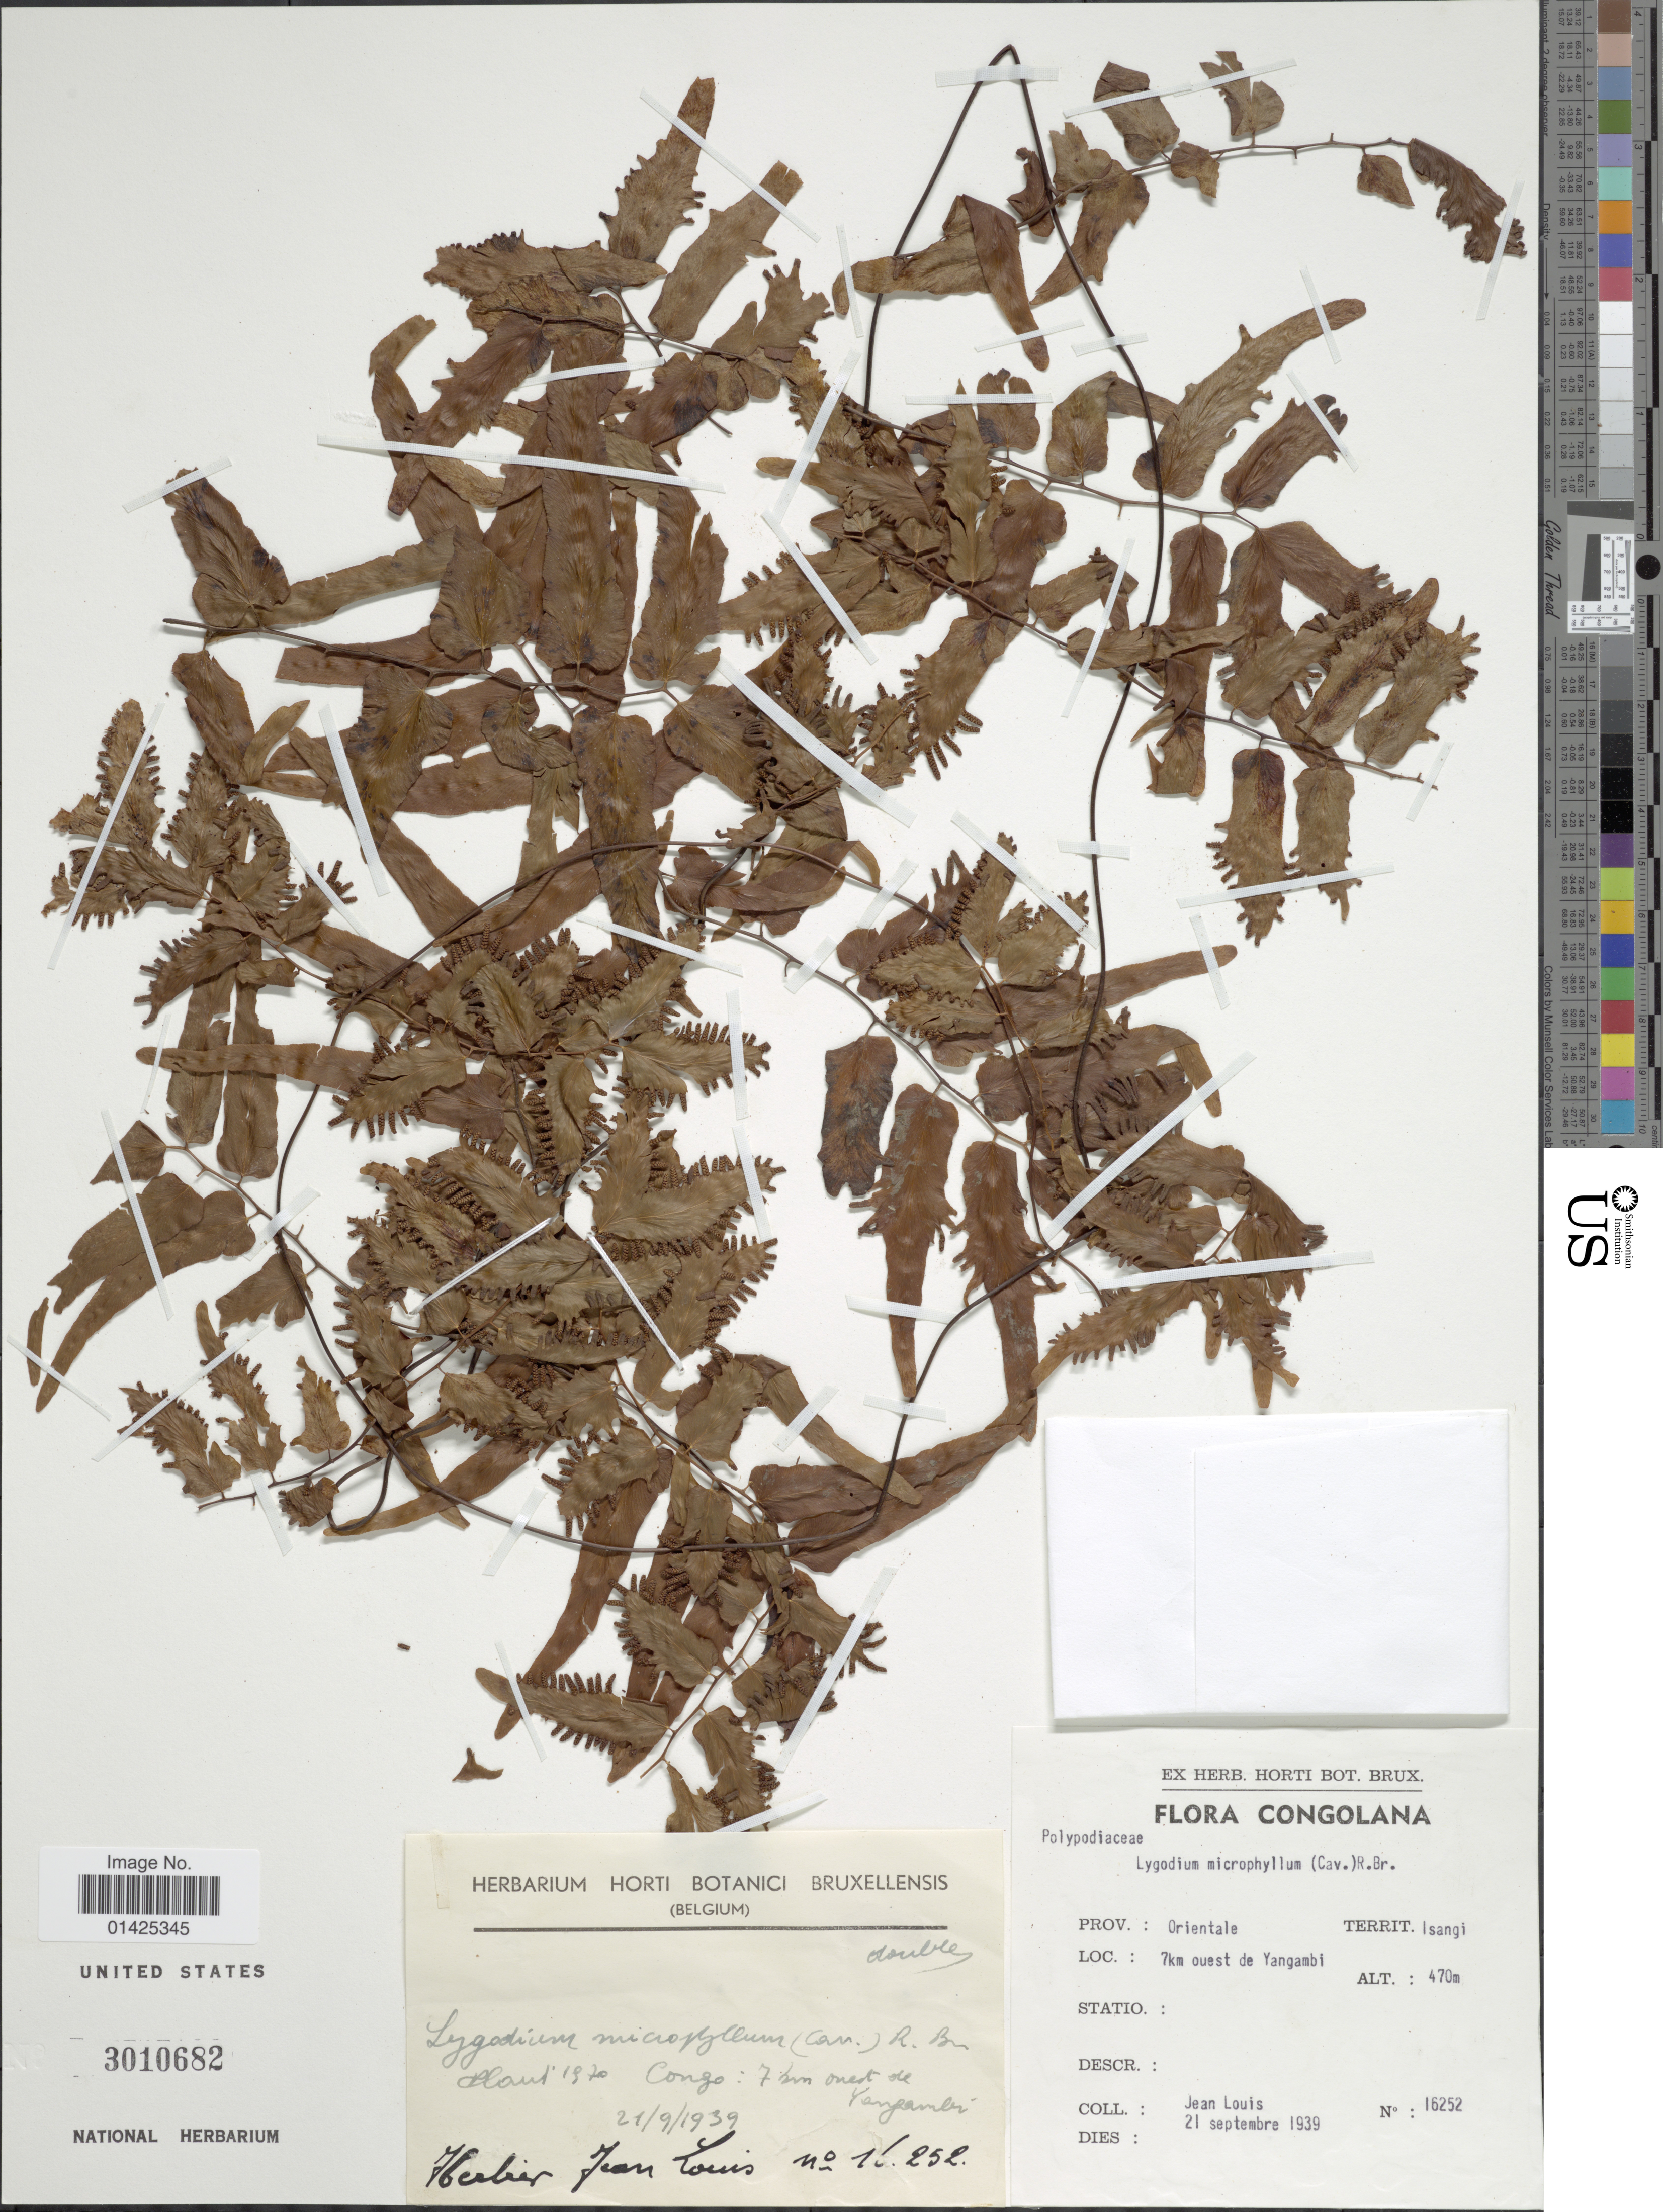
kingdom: Plantae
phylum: Tracheophyta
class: Polypodiopsida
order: Schizaeales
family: Lygodiaceae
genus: Lygodium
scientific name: Lygodium microphyllum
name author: (Cav.) R. Br.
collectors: J. Louis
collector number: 16252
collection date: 1939-09-21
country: Congo, Democratic Republic of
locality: Flora Congolana, Prov.: Orientale, Territ. Isangi, 7 km ouest de Yangambi.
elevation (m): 470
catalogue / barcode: US 3010682